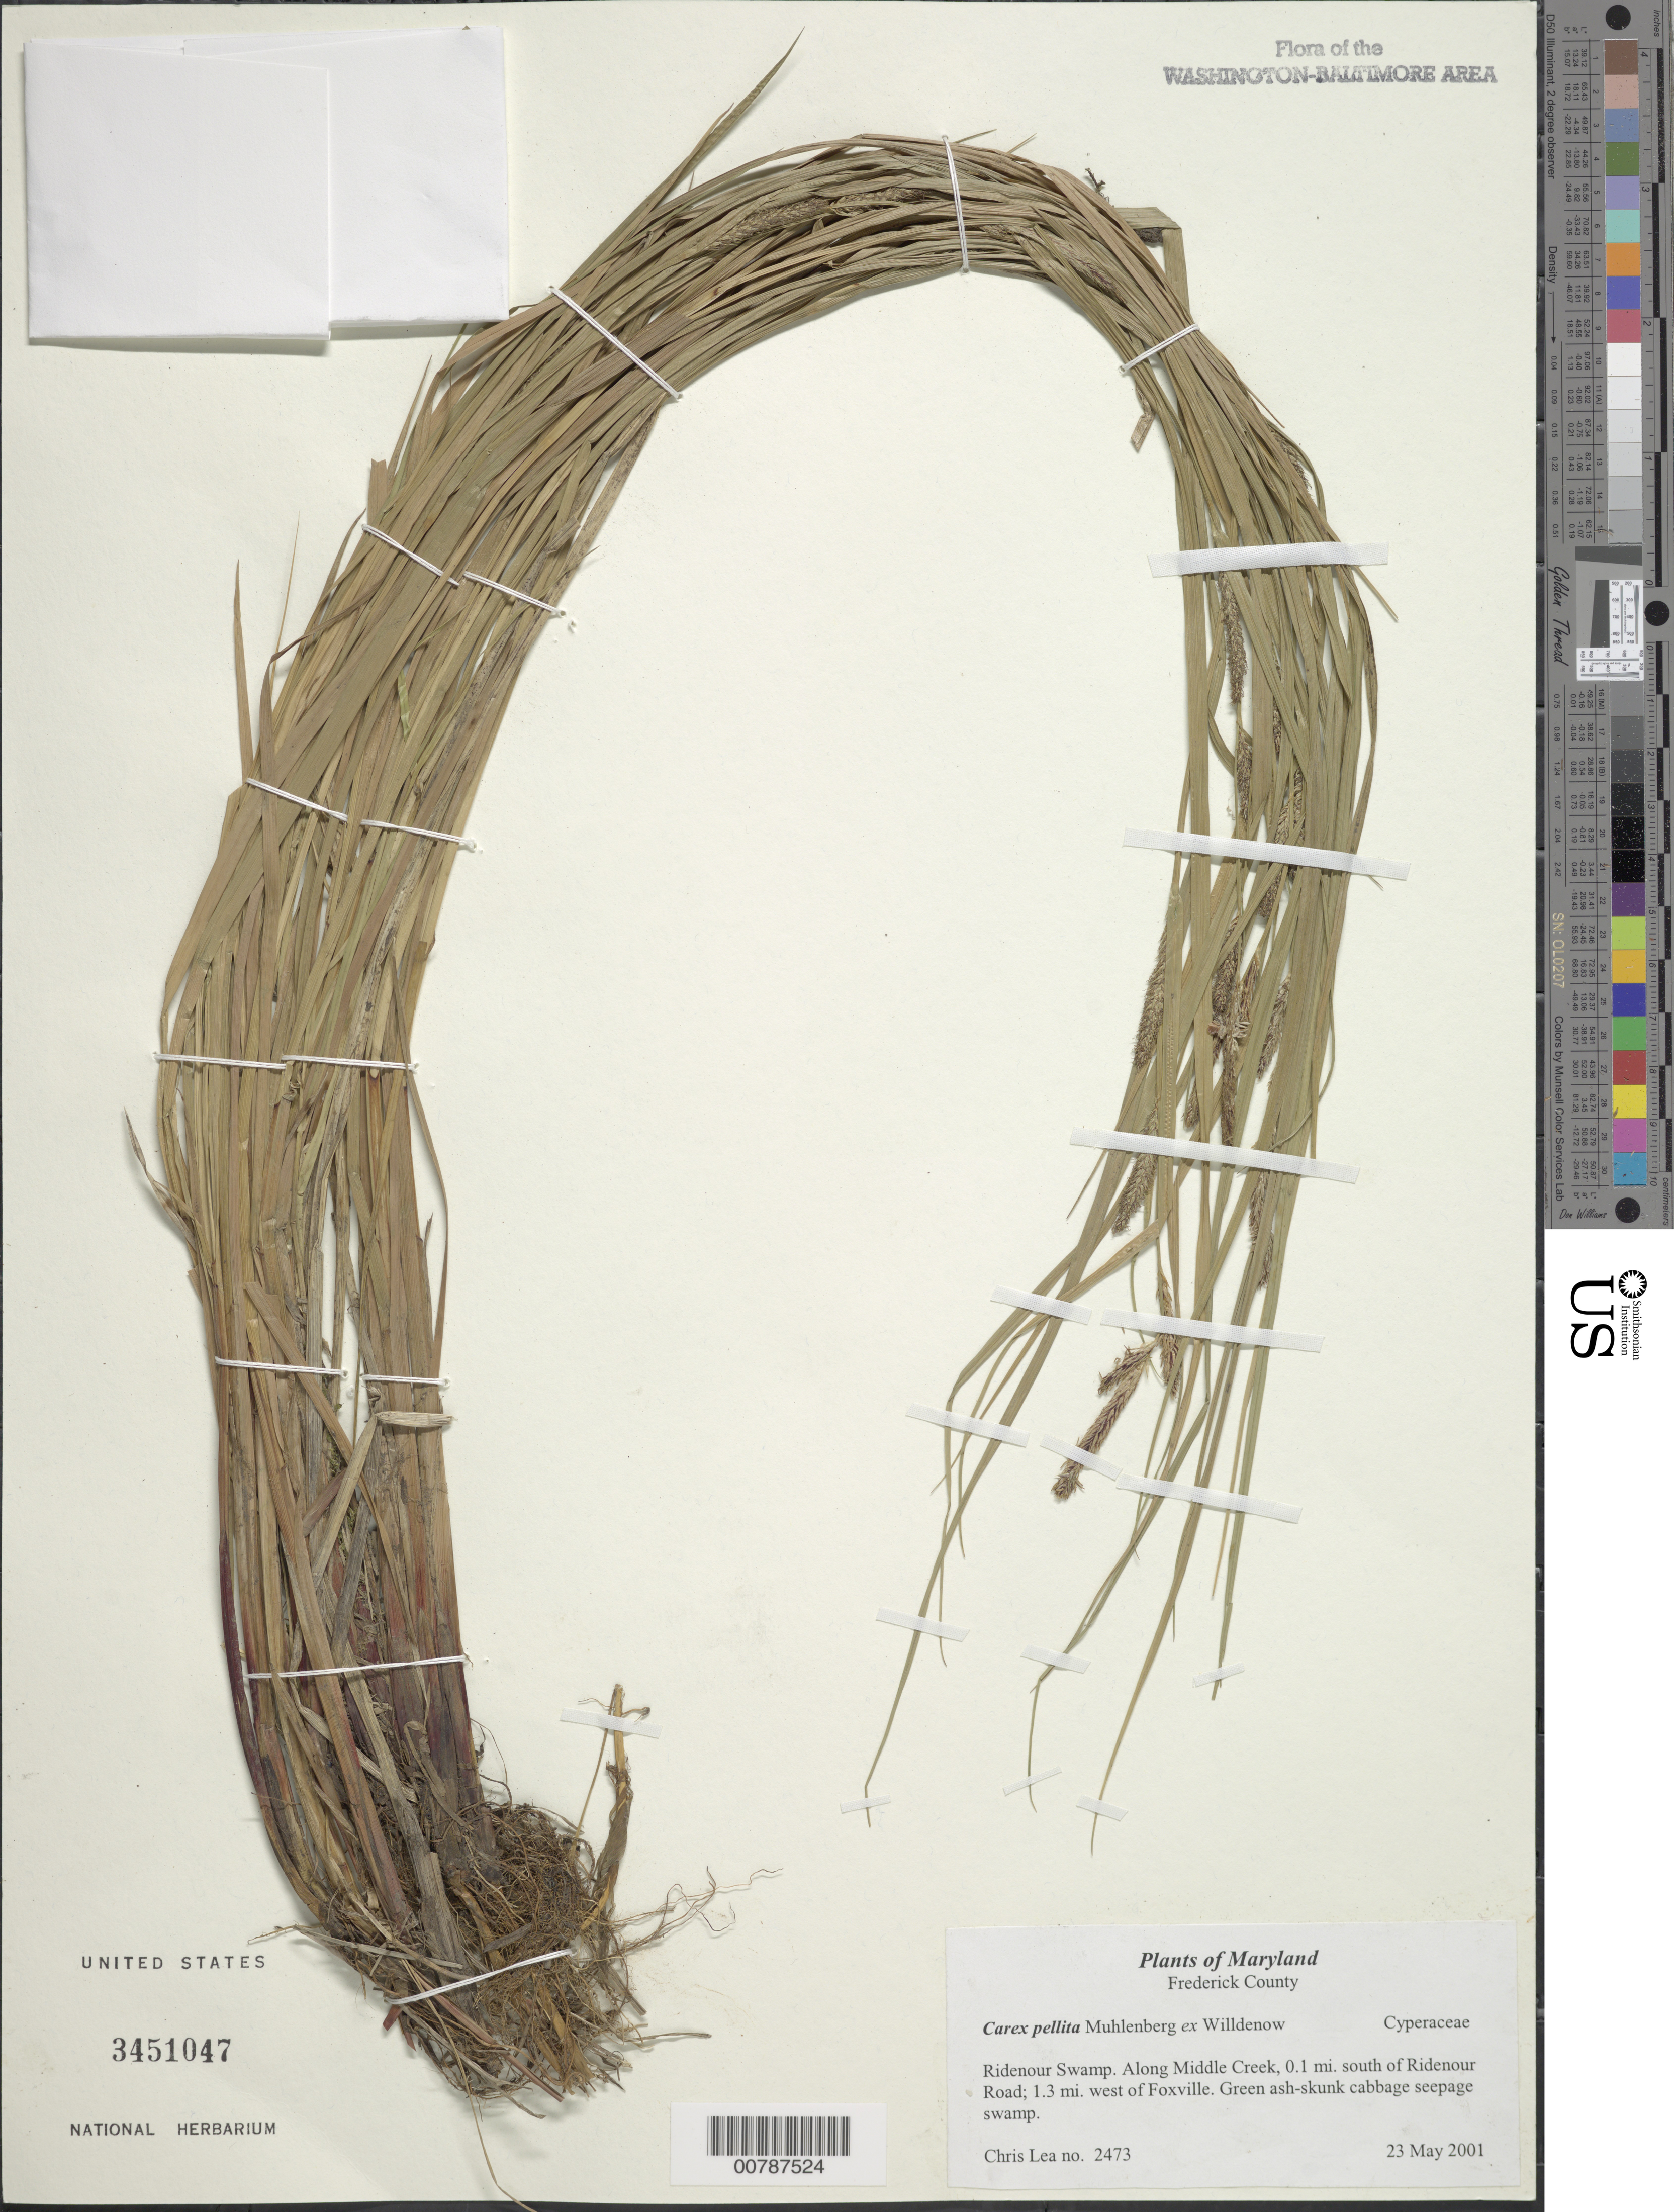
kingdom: Plantae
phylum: Tracheophyta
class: Liliopsida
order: Poales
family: Cyperaceae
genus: Carex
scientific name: Carex pellita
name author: Muhl. ex Willd.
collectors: C. Lea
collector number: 2473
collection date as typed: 23 May 2001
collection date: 2001-05-23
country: United States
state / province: Maryland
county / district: Frederick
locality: Ridenour Swamp. Along Middle Creek, 0.1 mi. south of Ridenour Road; 1.3 mi. west of Foxville.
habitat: Green ash - skunk cabbage seepage swamp.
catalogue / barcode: US 3451047